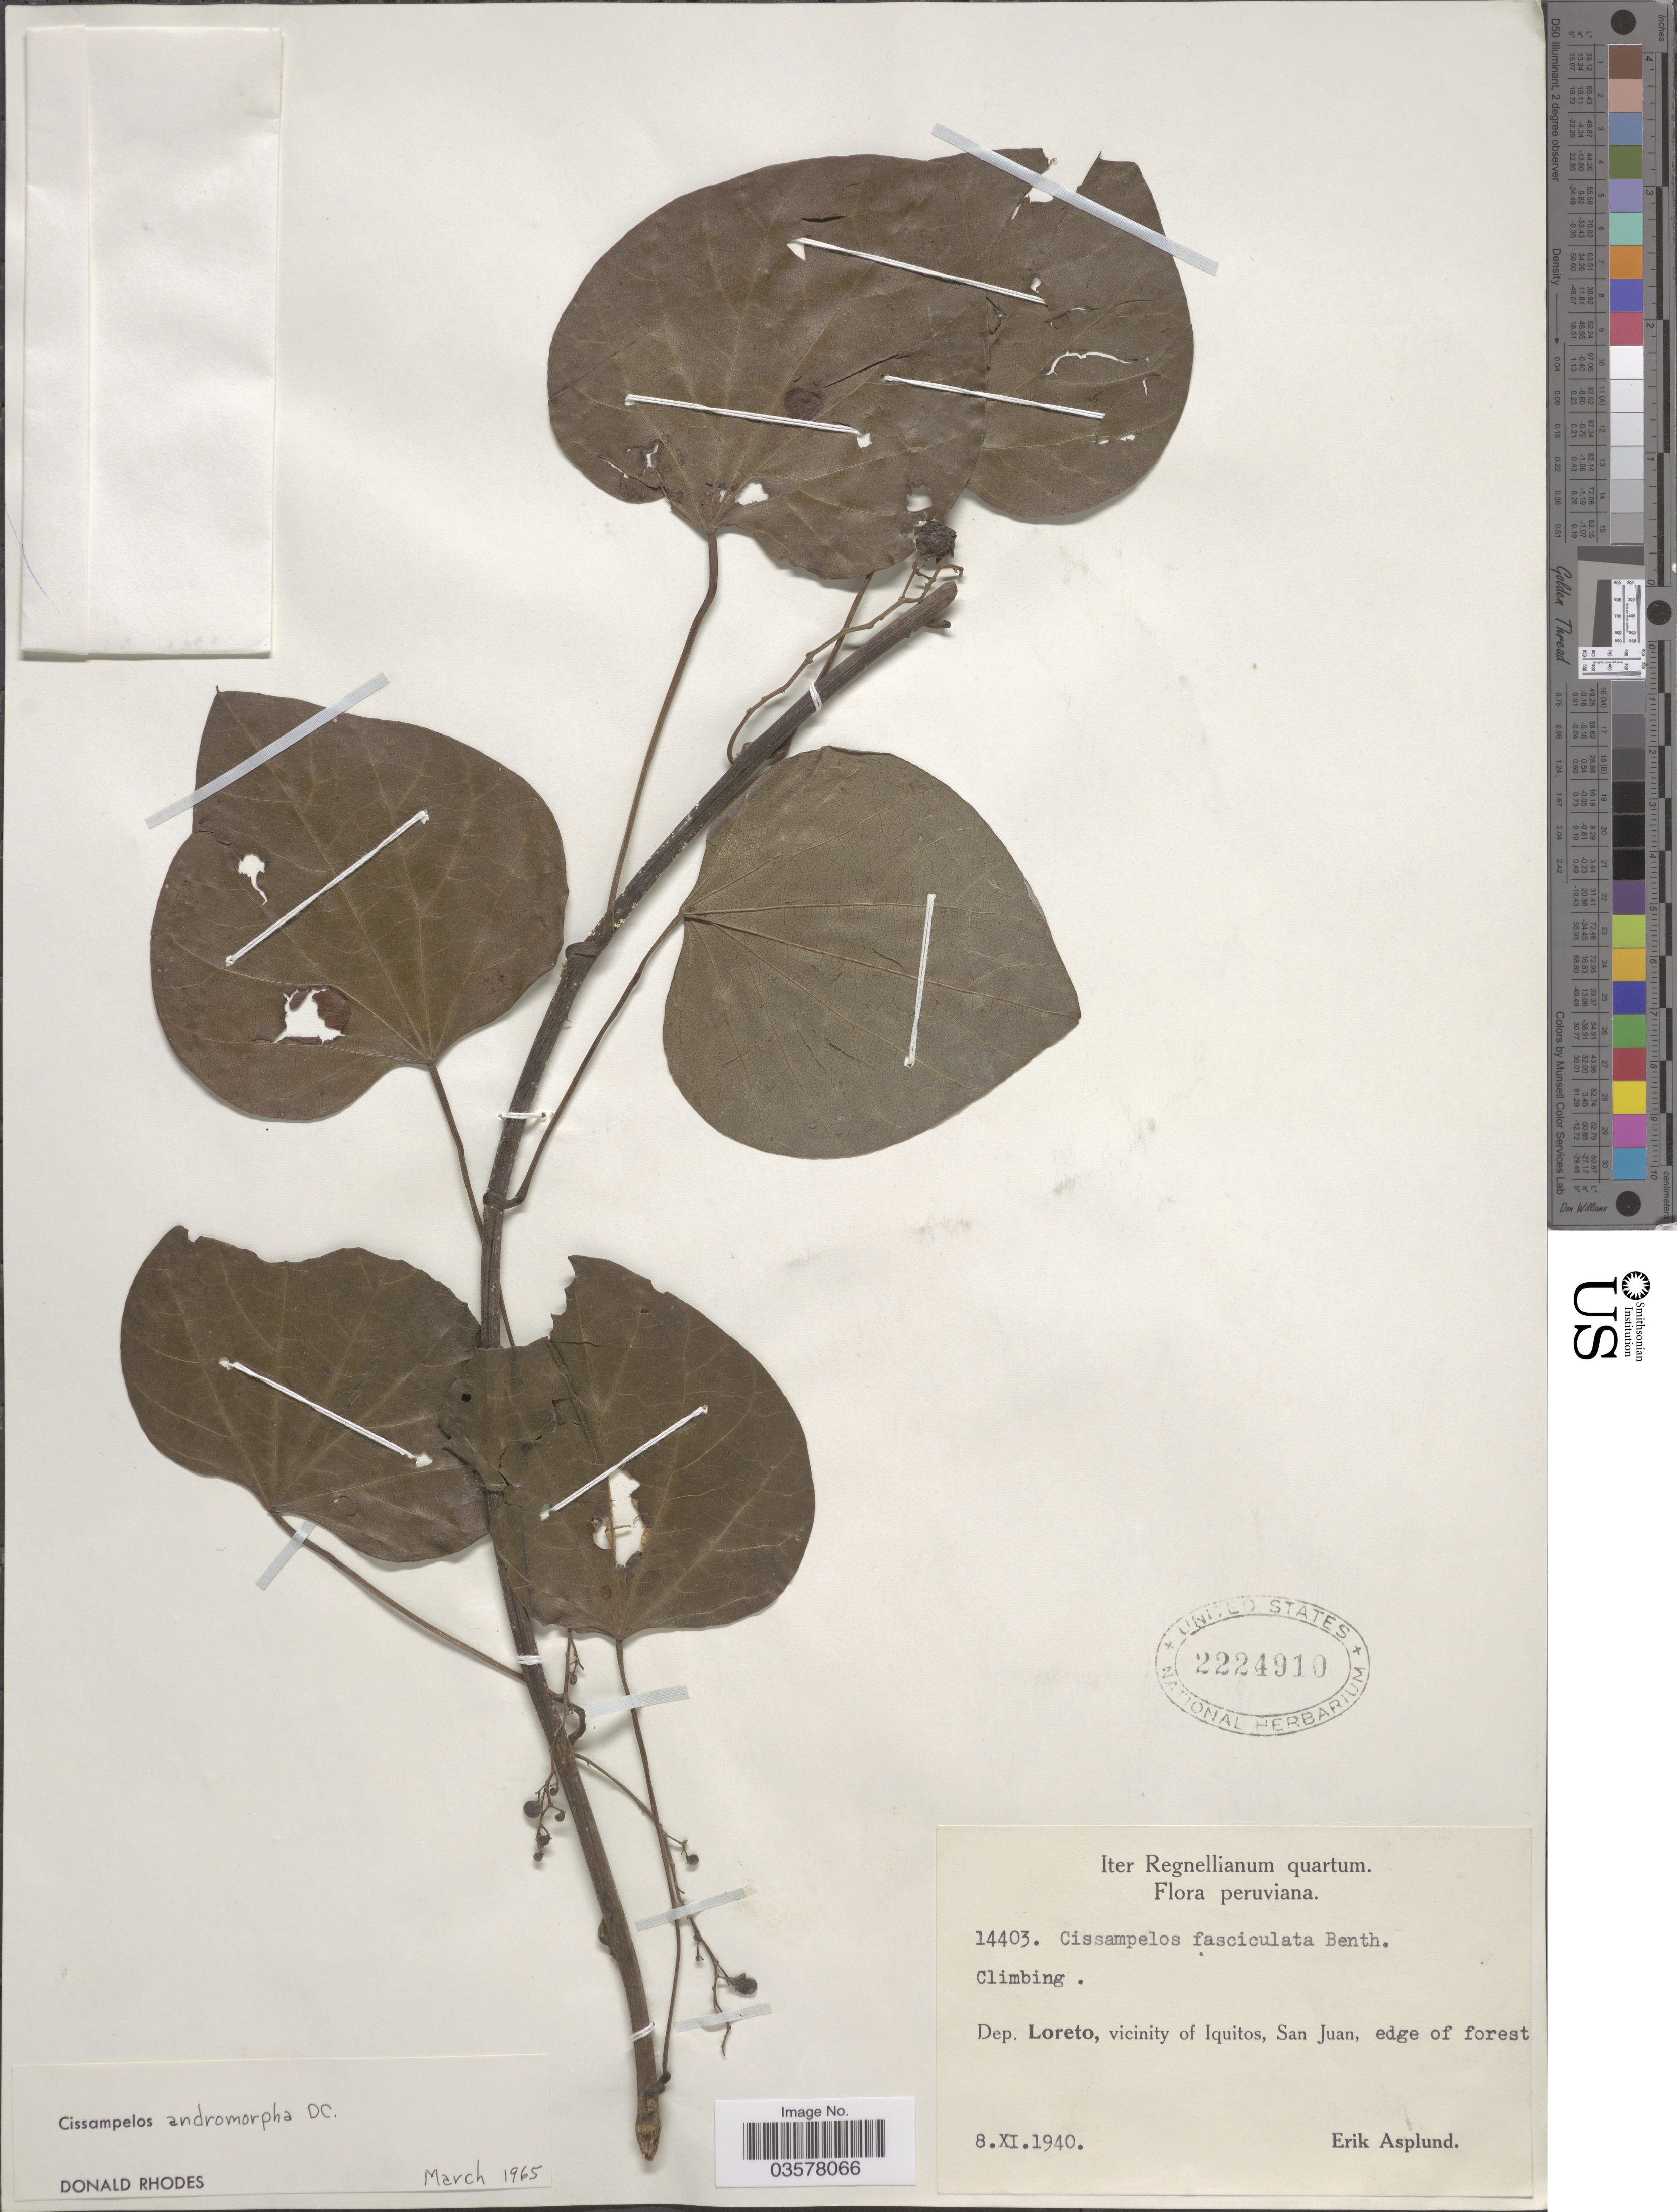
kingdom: Plantae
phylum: Tracheophyta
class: Magnoliopsida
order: Ranunculales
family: Menispermaceae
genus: Cissampelos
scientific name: Cissampelos andromorpha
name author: DC.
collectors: E. Asplund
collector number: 14403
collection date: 1940-11-08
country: Peru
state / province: Loreto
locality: Dep. Loreto, vicinity of Iquitos, San Juan.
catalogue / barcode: US 2224910